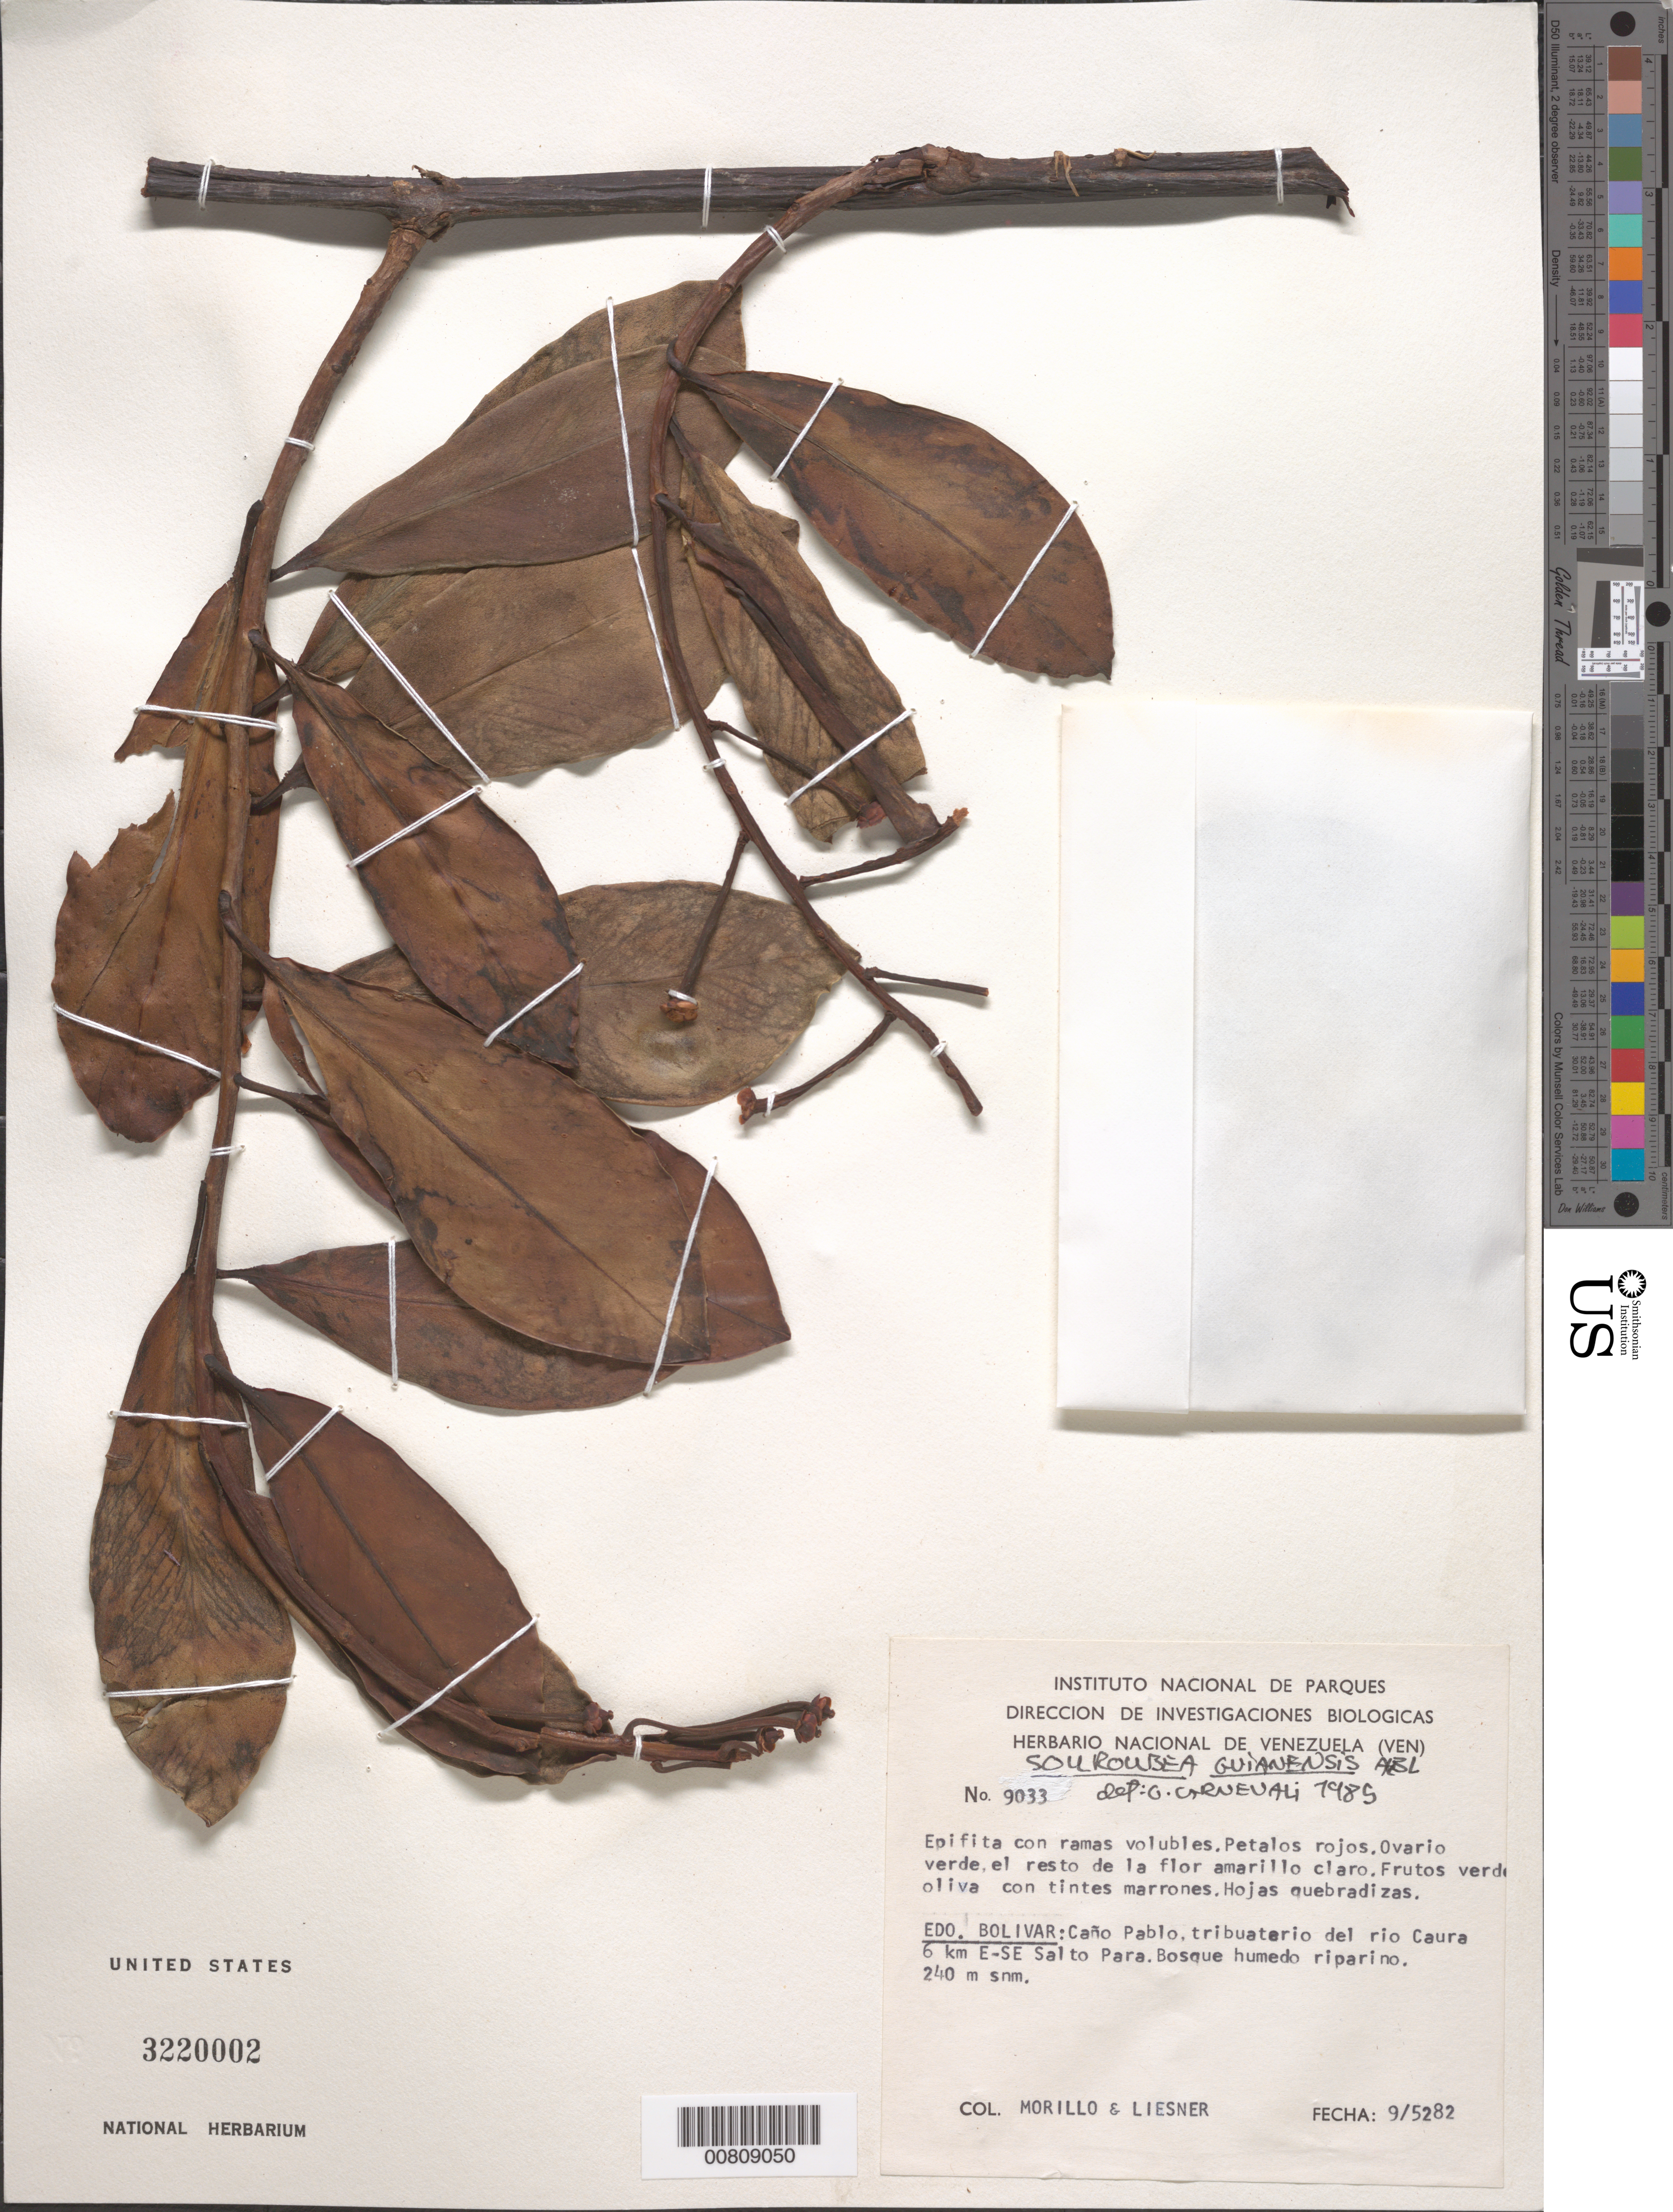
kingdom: Plantae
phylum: Tracheophyta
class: Magnoliopsida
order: Ericales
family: Marcgraviaceae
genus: Souroubea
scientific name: Souroubea guianensis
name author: Aubl.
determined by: Fernandez-Concha, Germán Carnevali, (CICY)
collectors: G. Morillo & R. L. Liesner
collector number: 9033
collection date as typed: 9-May-82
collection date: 1982-05-09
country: Venezuela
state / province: Bolívar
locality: Caño Pablo, (trib. del Río Caura), 6 km ESE Salto Para (Campamento Las Pavas)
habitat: Bosque húmedo riparino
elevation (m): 240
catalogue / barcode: US 3220002